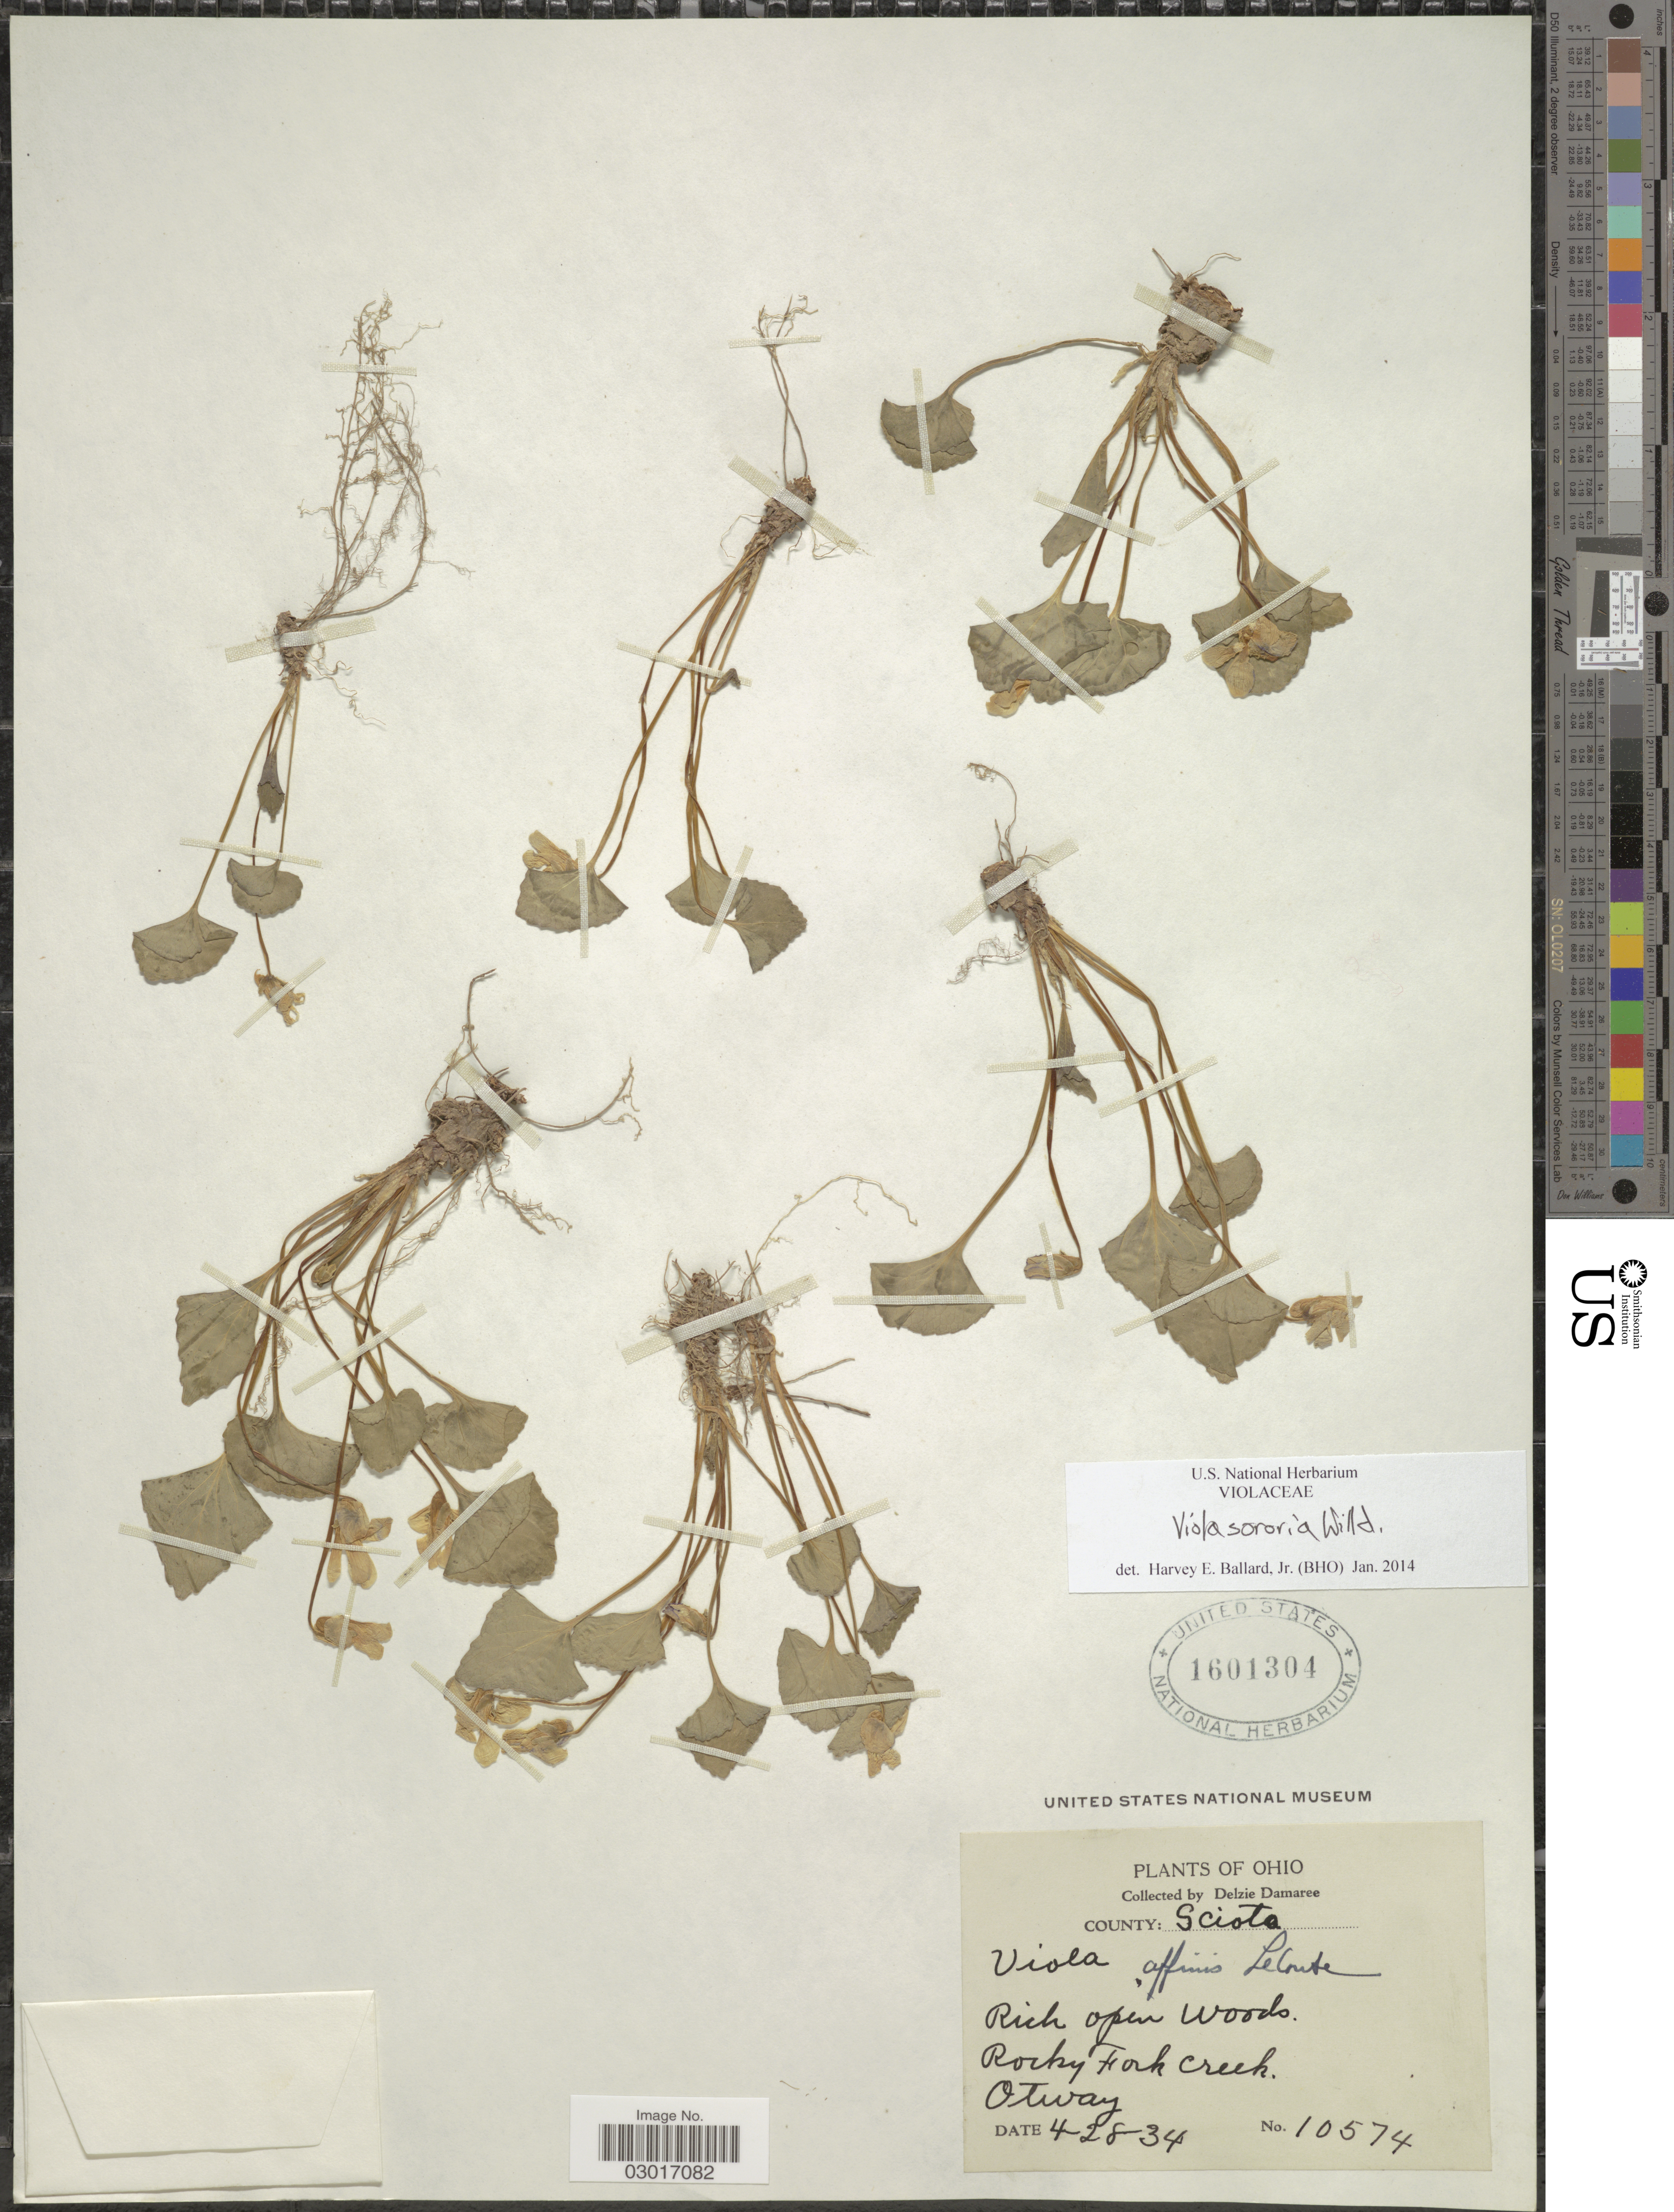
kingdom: Plantae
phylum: Tracheophyta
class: Magnoliopsida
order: Malpighiales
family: Violaceae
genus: Viola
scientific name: Viola sororia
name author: Willd.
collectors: D. Demaree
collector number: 10574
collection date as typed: Transcribed d/m/y: 28/4/34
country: United States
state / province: Ohio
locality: County: Sciota. Rocky Fork Creek. Otway.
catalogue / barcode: US 1601304